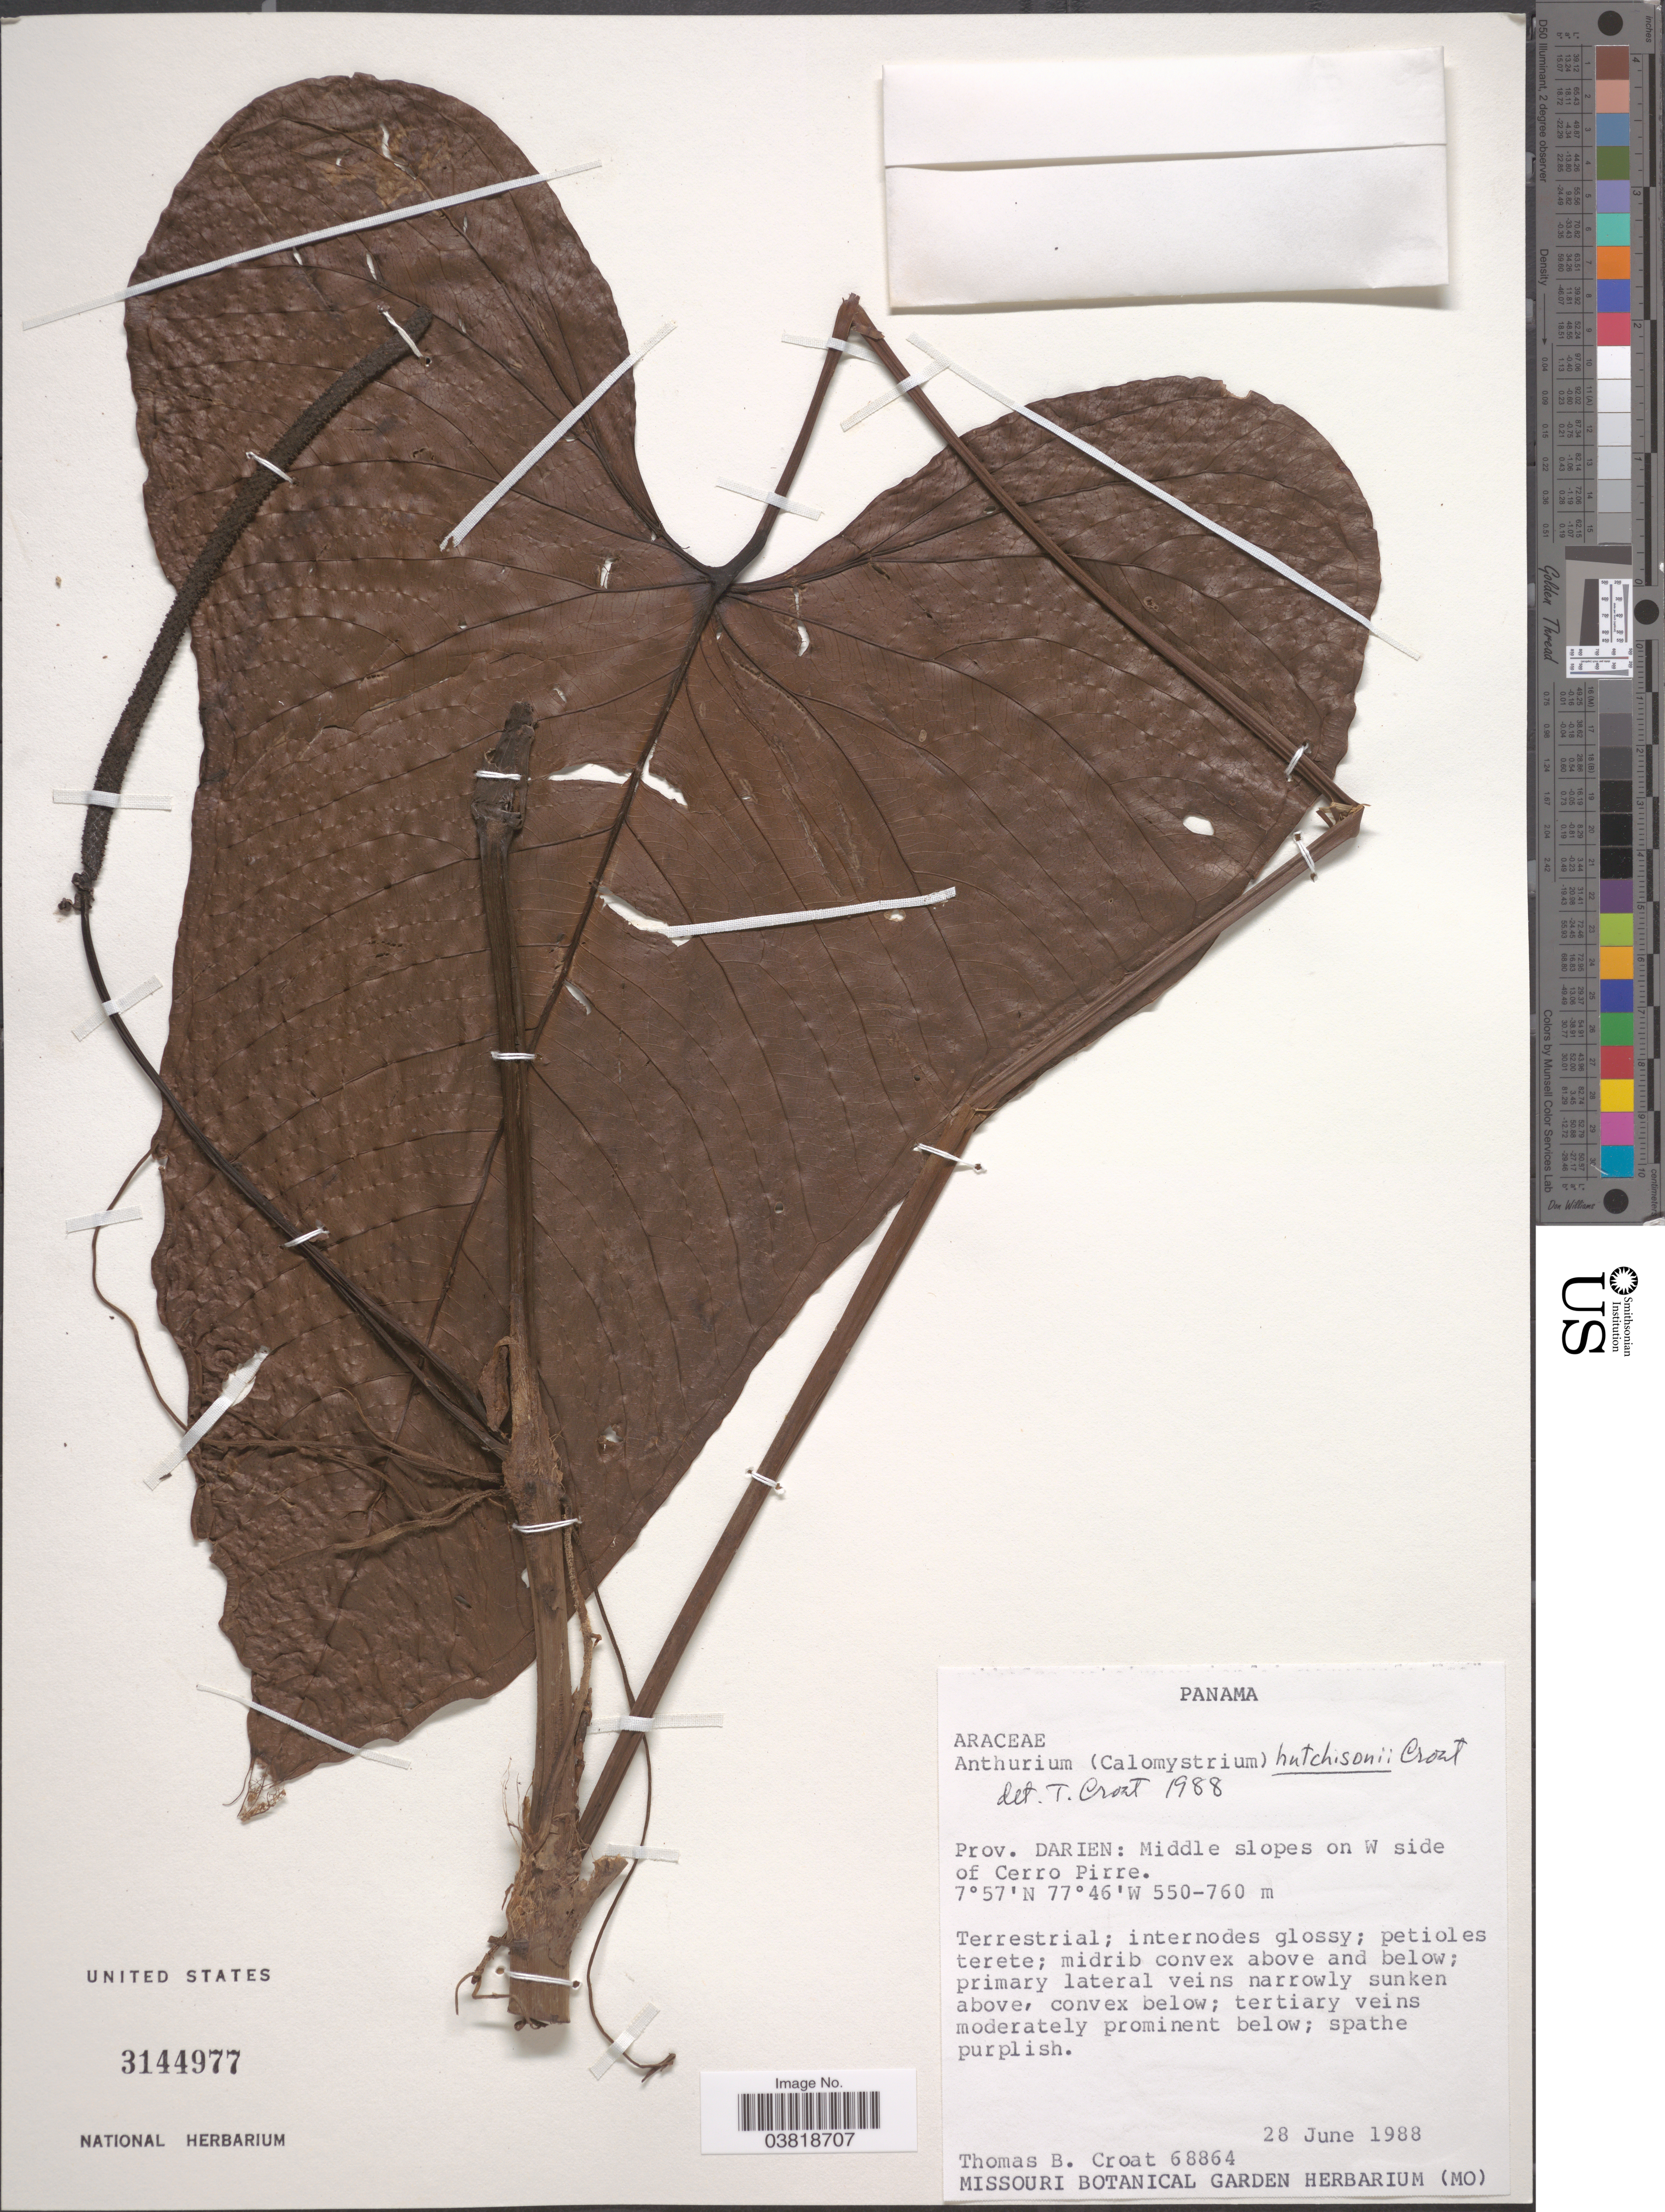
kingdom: Plantae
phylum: Tracheophyta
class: Liliopsida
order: Alismatales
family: Araceae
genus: Anthurium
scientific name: Anthurium hutchisonii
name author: Croat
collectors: T. B. Croat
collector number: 68864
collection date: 1988-06-28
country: Panama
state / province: Darien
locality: Middle slopes on W side of Cerro Pirre.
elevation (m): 550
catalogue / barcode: US 3144977